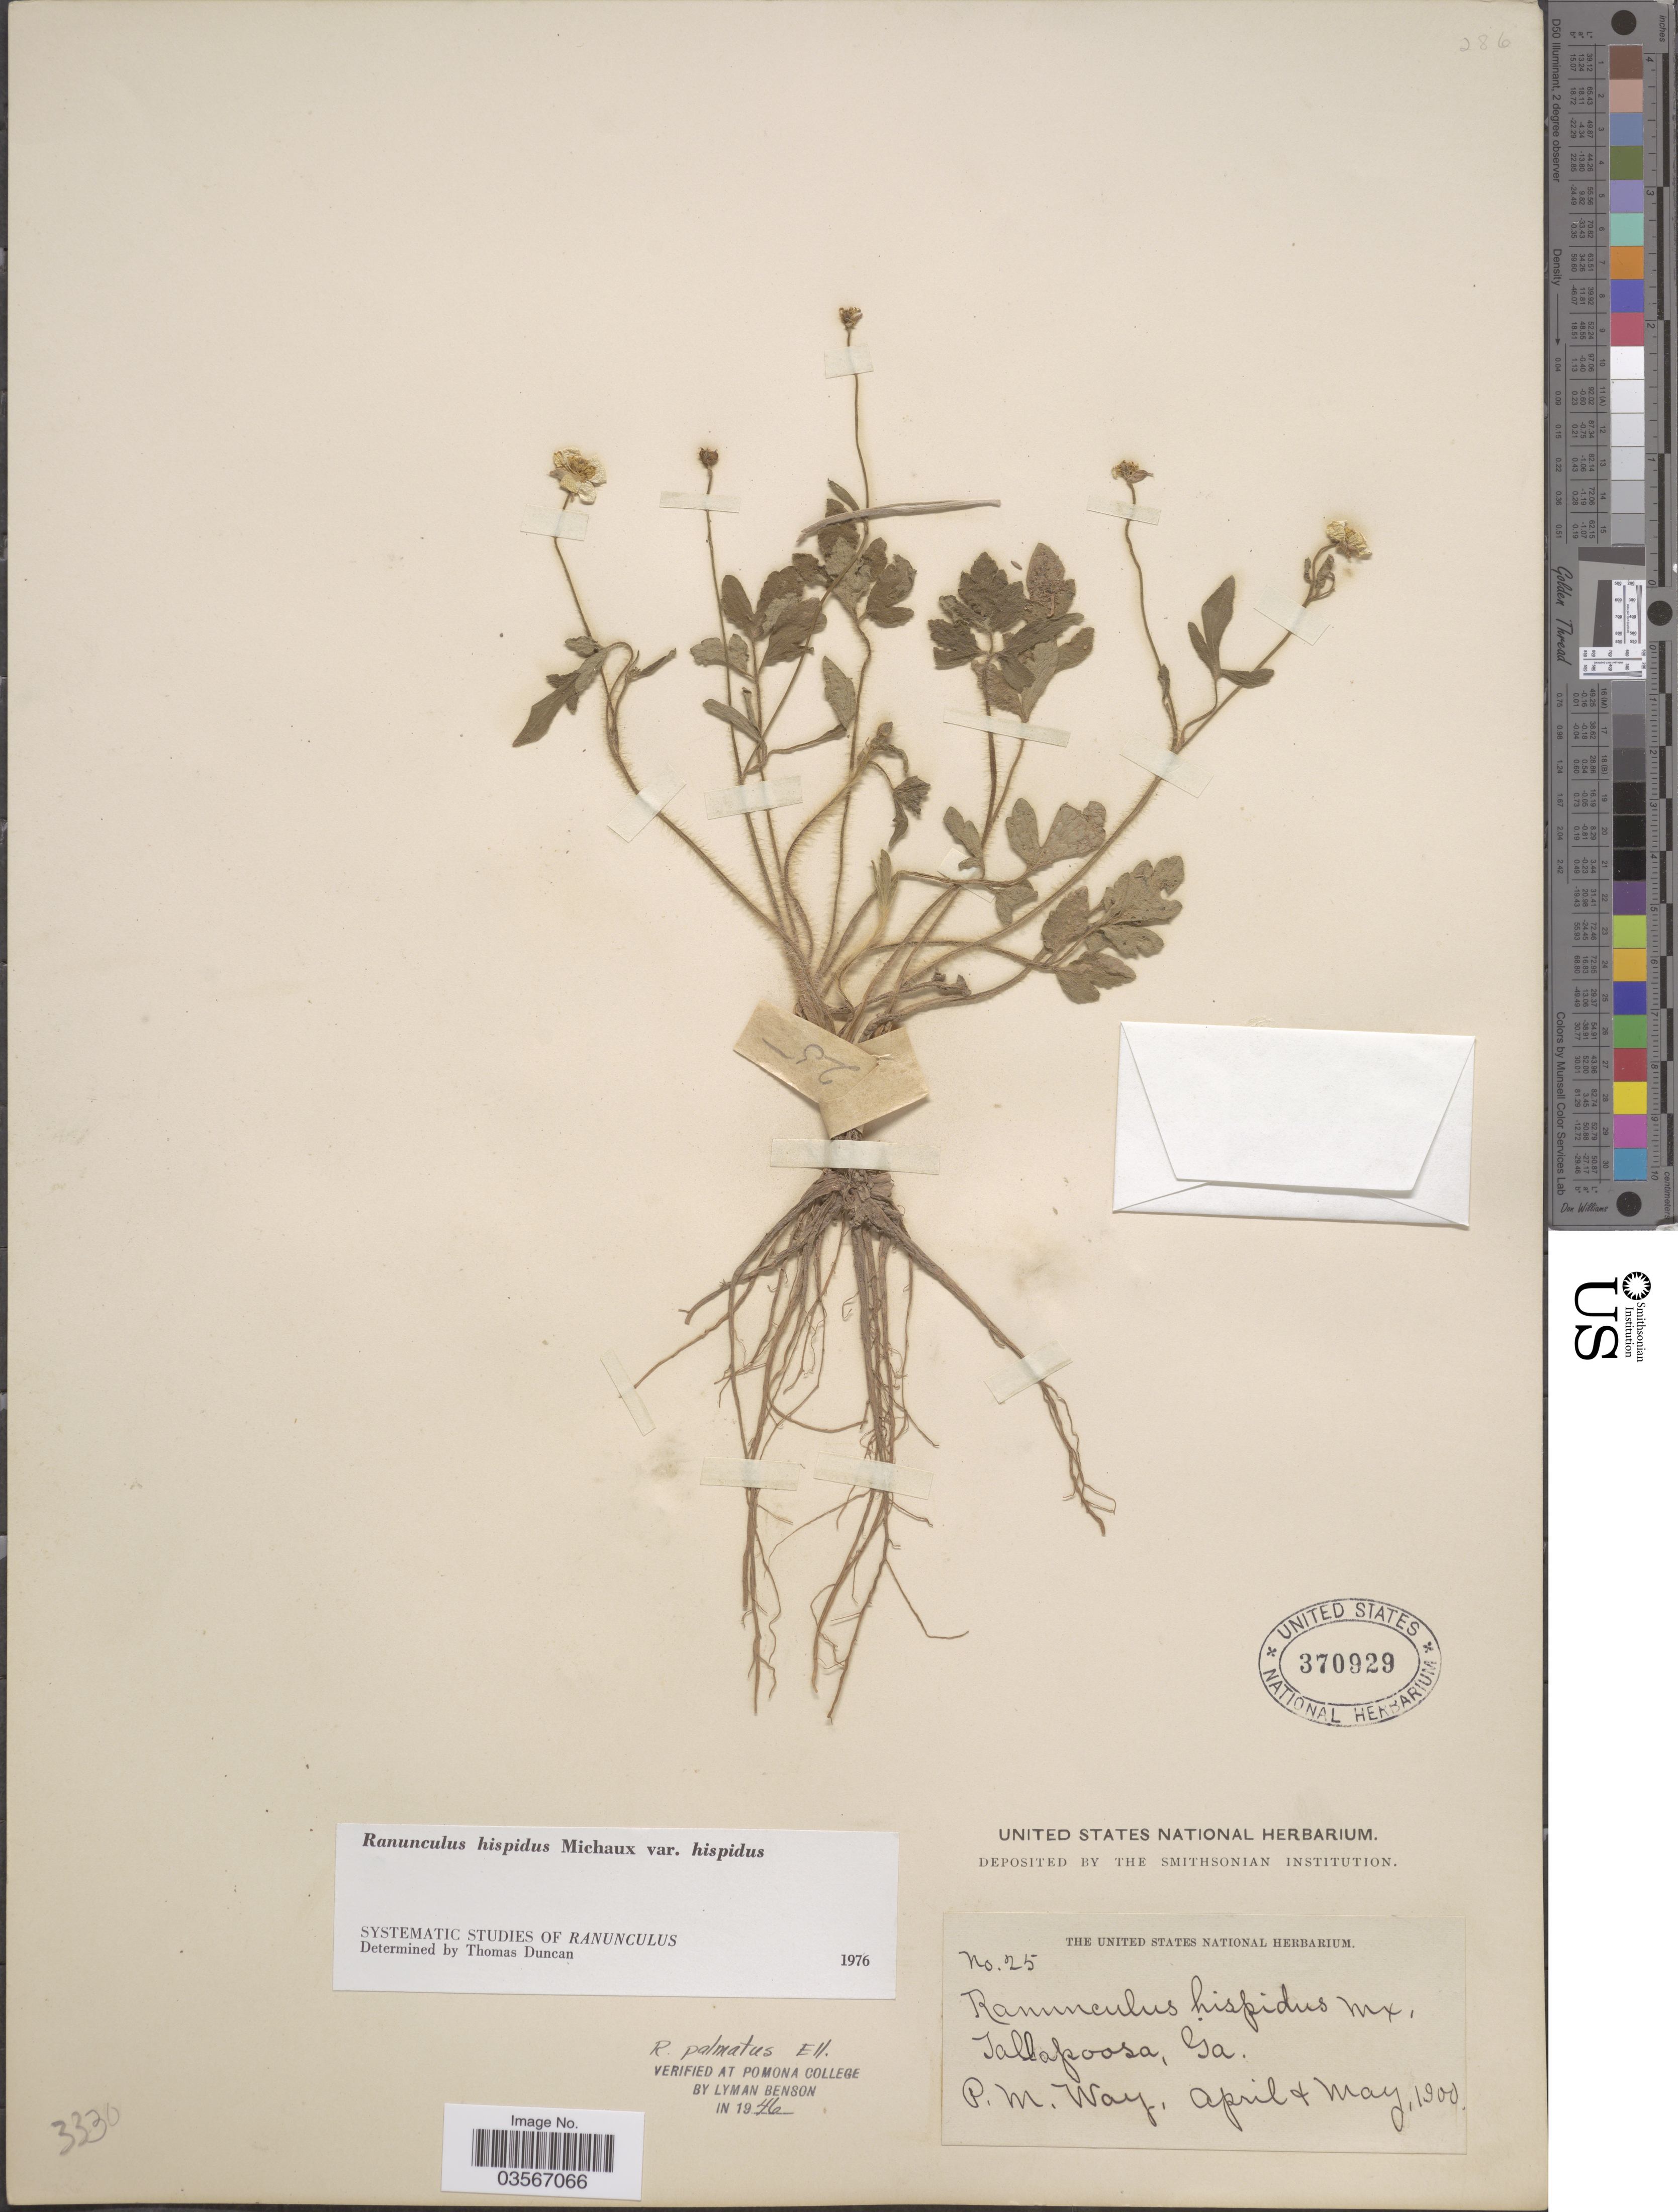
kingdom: Plantae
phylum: Tracheophyta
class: Magnoliopsida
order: Ranunculales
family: Ranunculaceae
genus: Ranunculus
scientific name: Ranunculus hispidus var. hispidus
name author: Michx.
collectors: P. Way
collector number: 25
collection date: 1900-04/1900-05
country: United States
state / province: Georgia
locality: Tallapoosa.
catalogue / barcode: US 370929